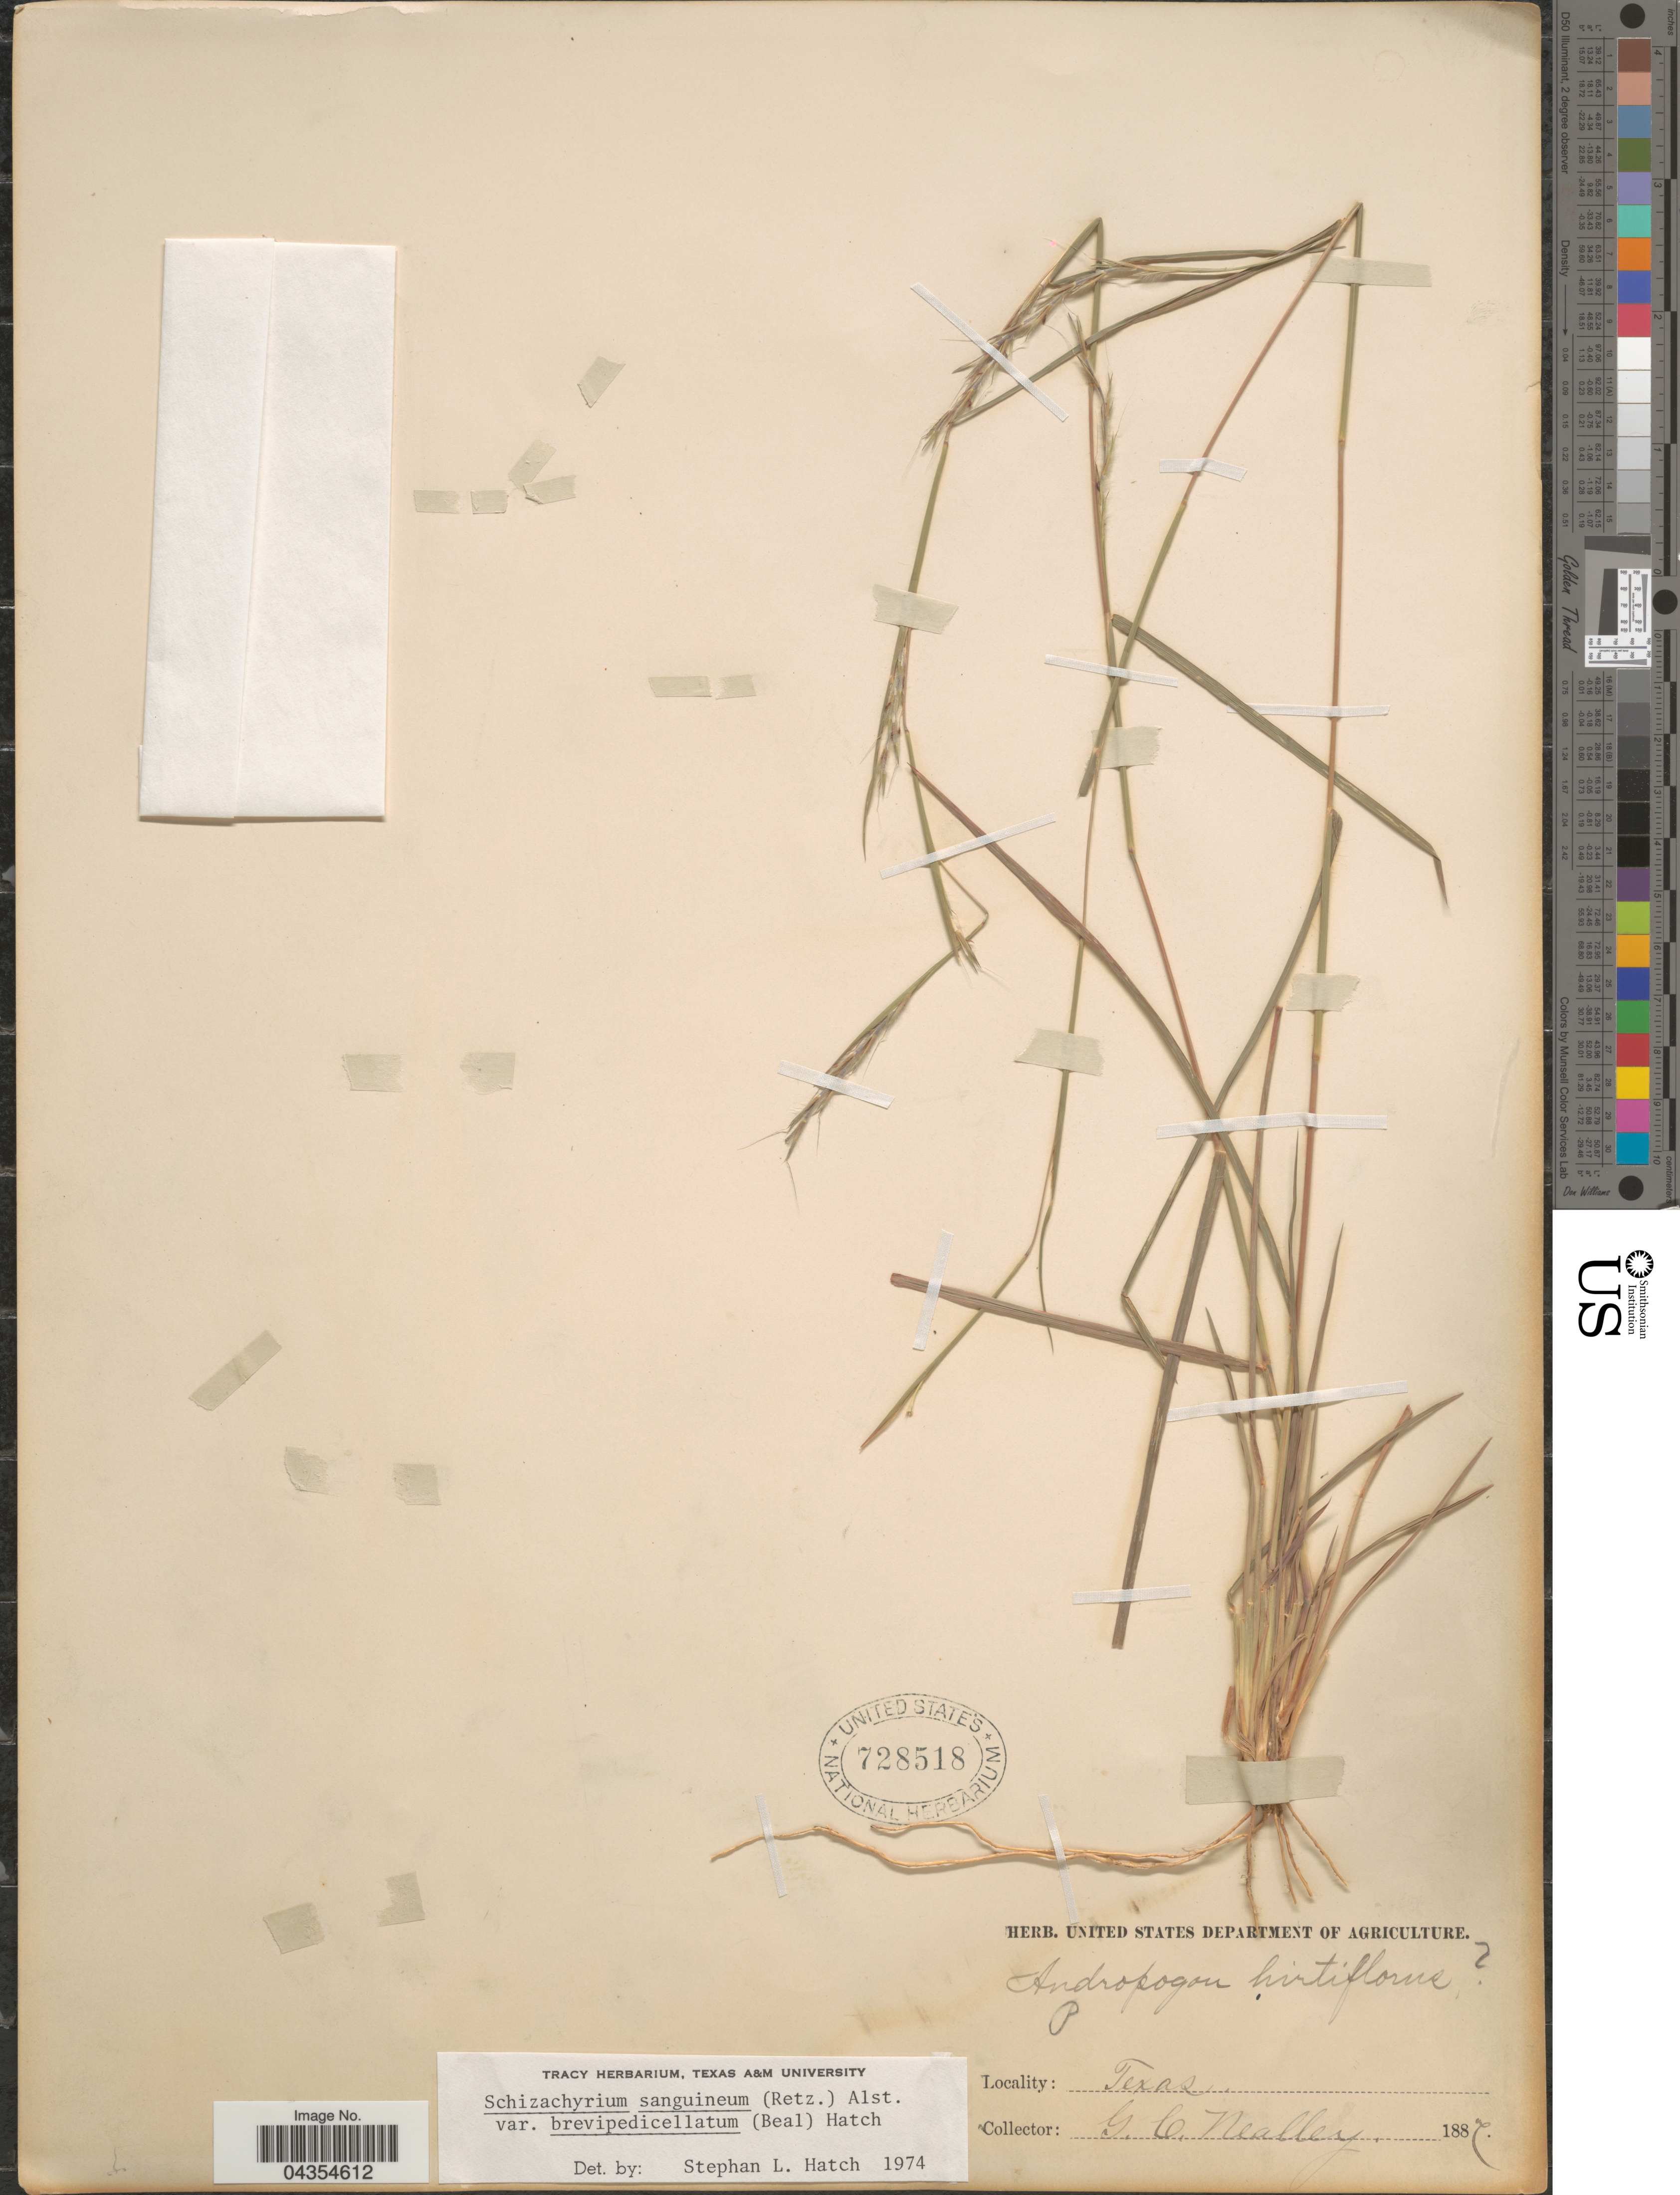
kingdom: Plantae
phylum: Tracheophyta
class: Liliopsida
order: Poales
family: Poaceae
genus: Schizachyrium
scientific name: Schizachyrium sanguineum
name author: (Retz.) Alston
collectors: G. C. Nealley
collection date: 1887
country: United States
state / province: Texas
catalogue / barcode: US 728518